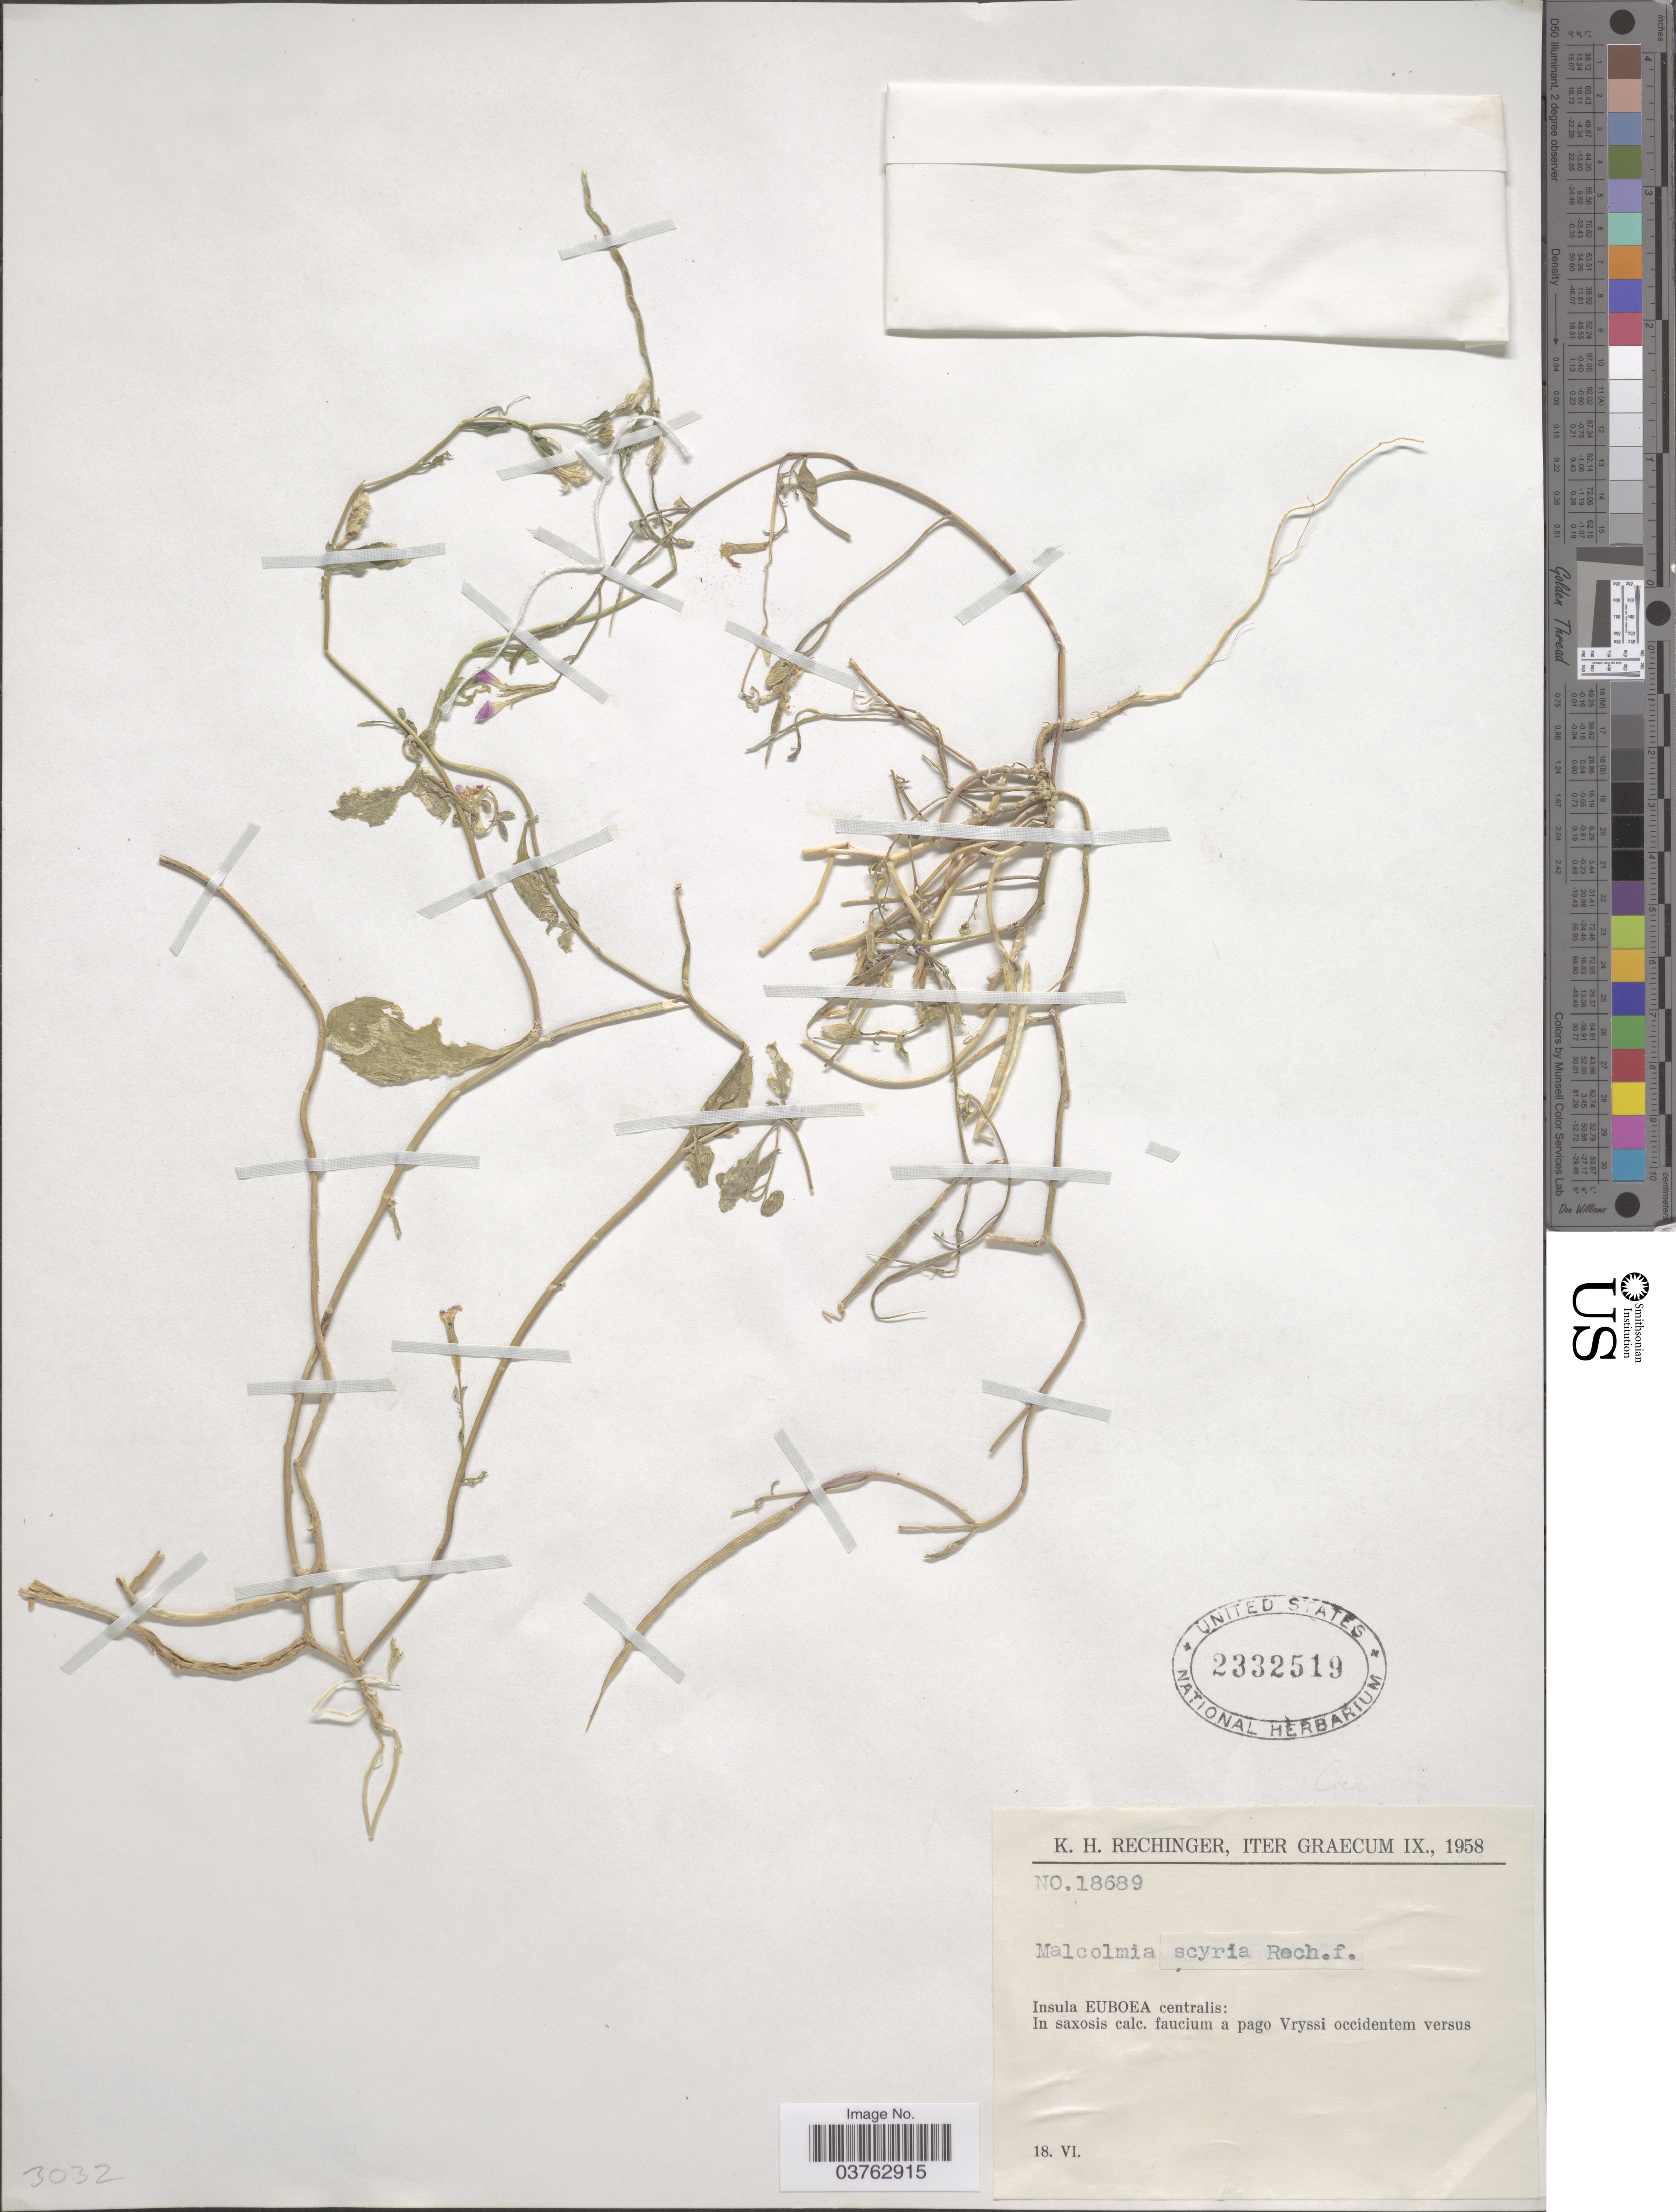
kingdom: Plantae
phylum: Tracheophyta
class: Magnoliopsida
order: Brassicales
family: Brassicaceae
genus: Malcolmia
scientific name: Malcolmia scyria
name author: Rech.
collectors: K. H. Rechinger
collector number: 18689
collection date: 1958-06-18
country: Greece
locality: Graecum. Insula Euboea centralis: In saxosis calc. faucium a pago Vryssi occidentem versus.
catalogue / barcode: US 2332519